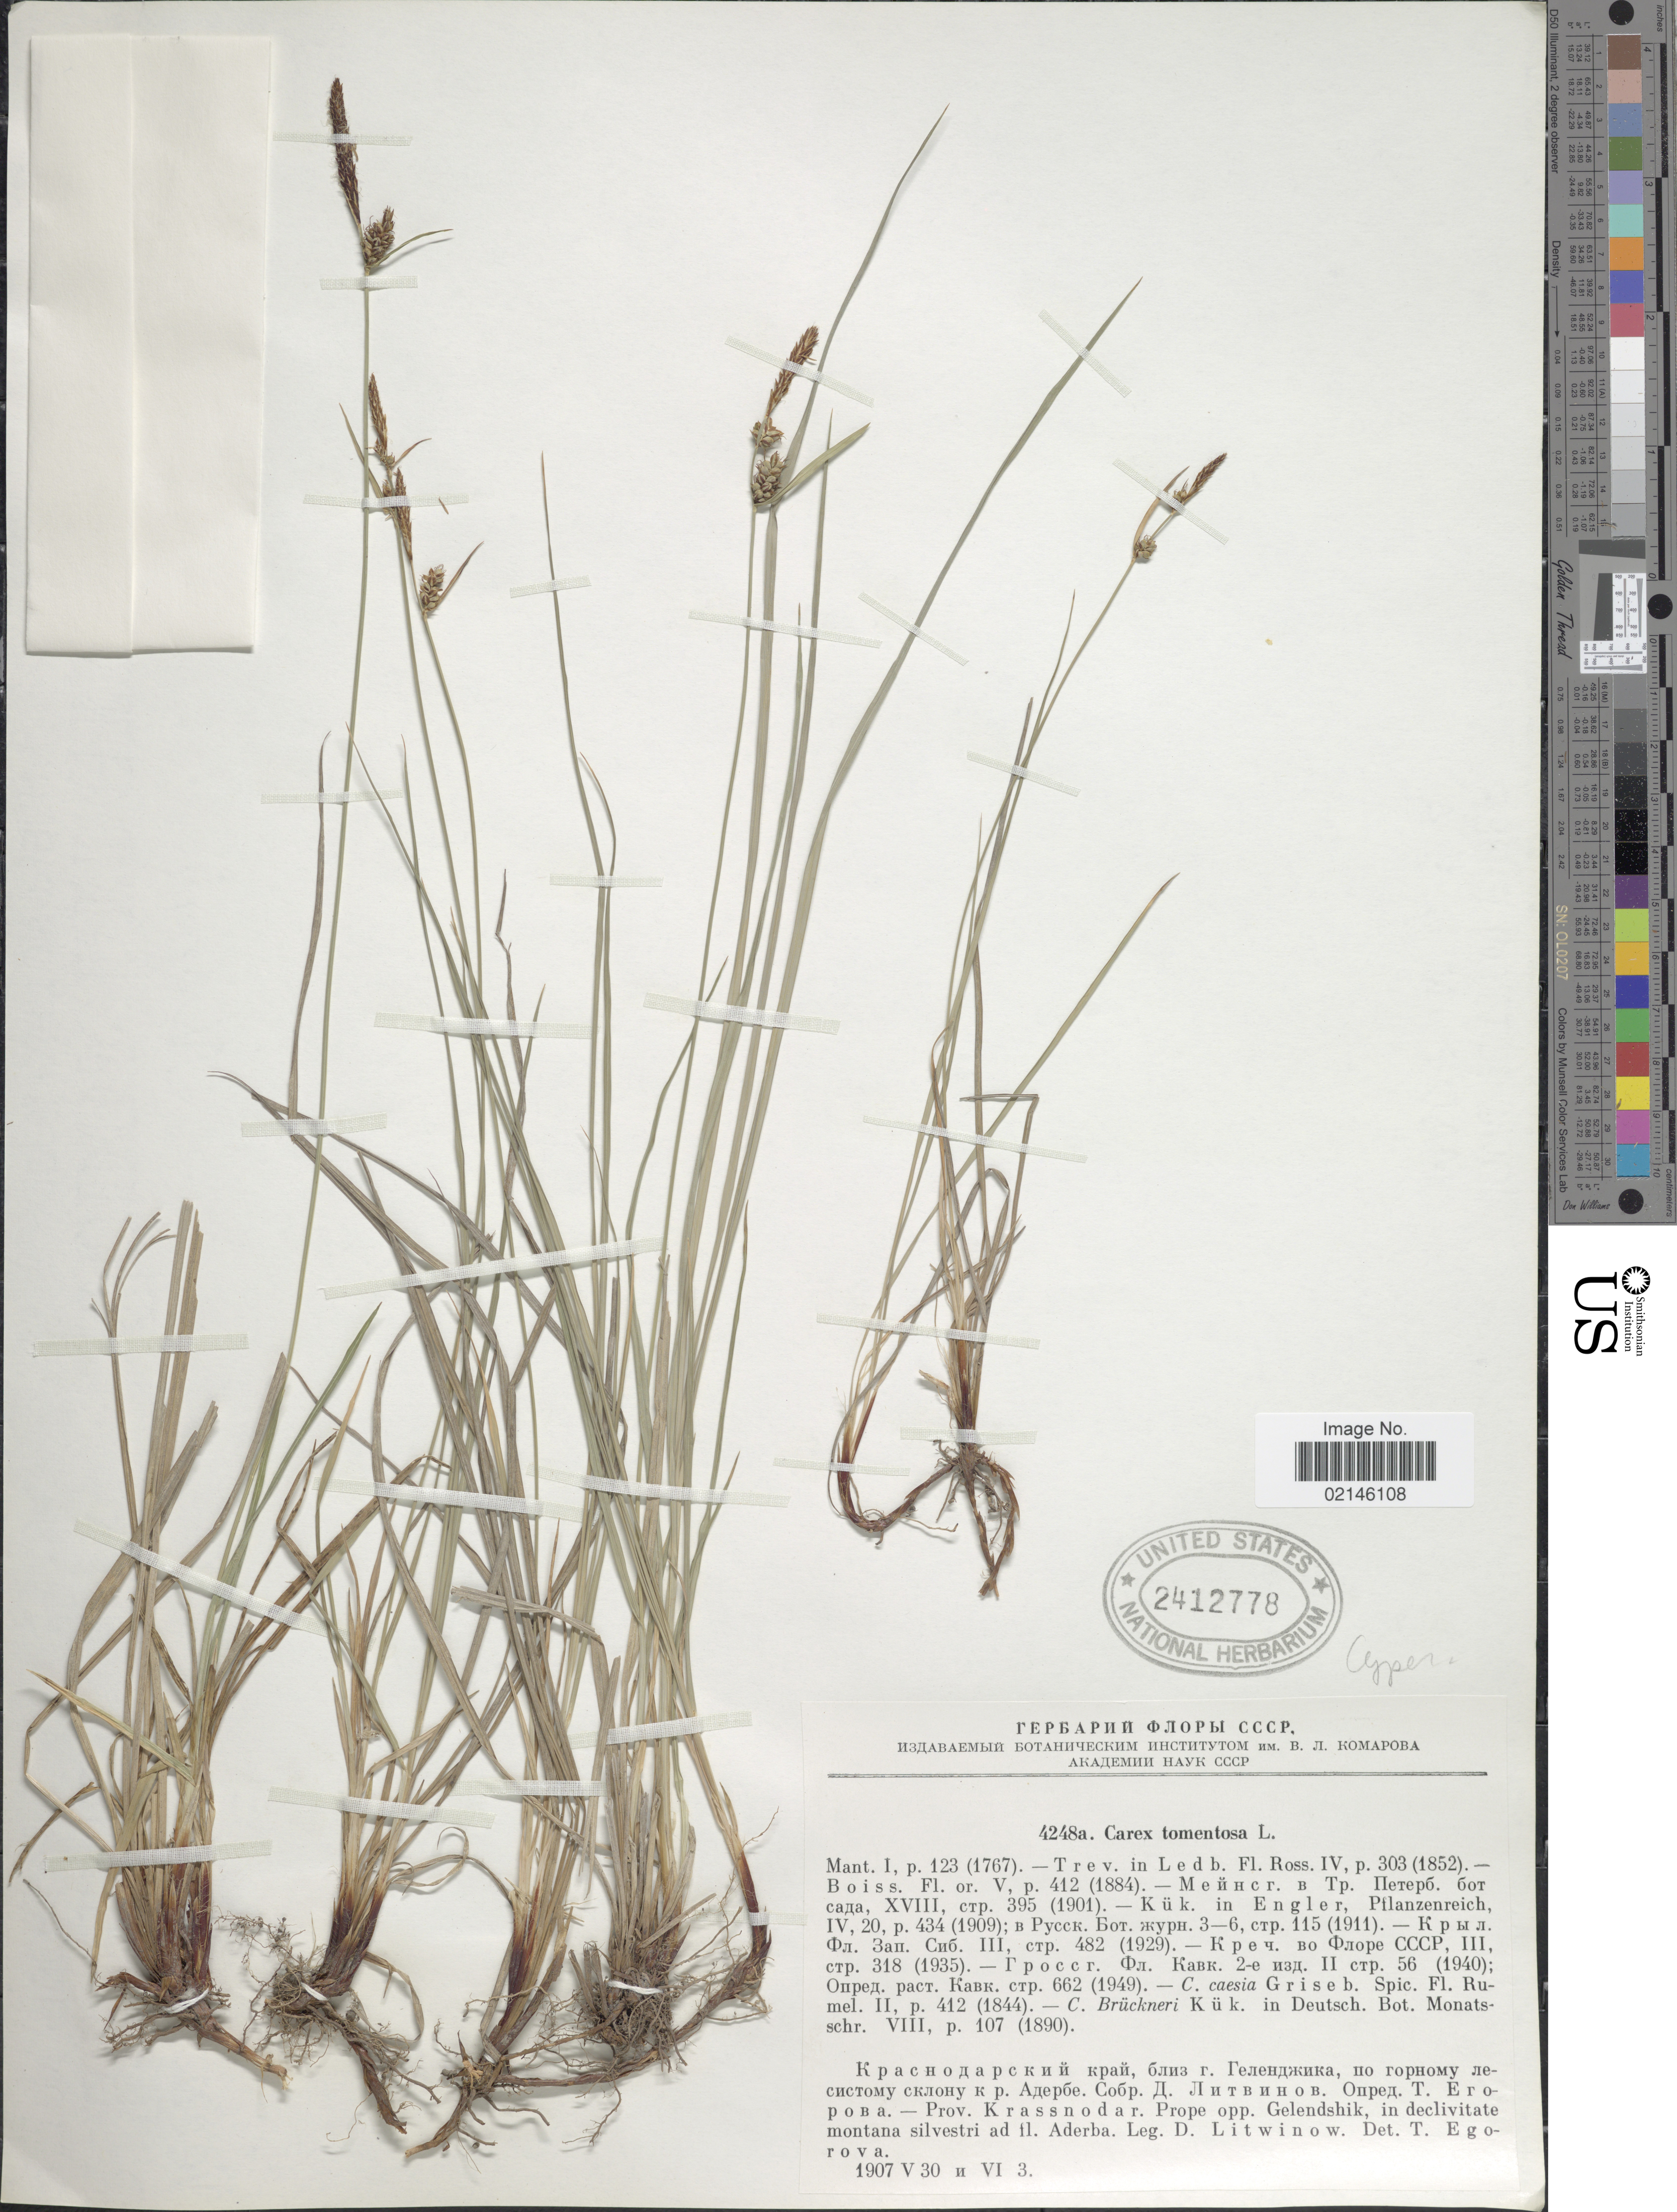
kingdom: Plantae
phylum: Tracheophyta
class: Liliopsida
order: Poales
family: Cyperaceae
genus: Carex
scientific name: Carex tomentosa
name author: L.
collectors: D. Litwinow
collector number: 4248a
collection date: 1907-05-30/1907-06-03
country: Russian Federation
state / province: Krasnodar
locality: Prov. Krassnodar. Prope opp. Gelendshik, ad fl. Aderba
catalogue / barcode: US 2412778